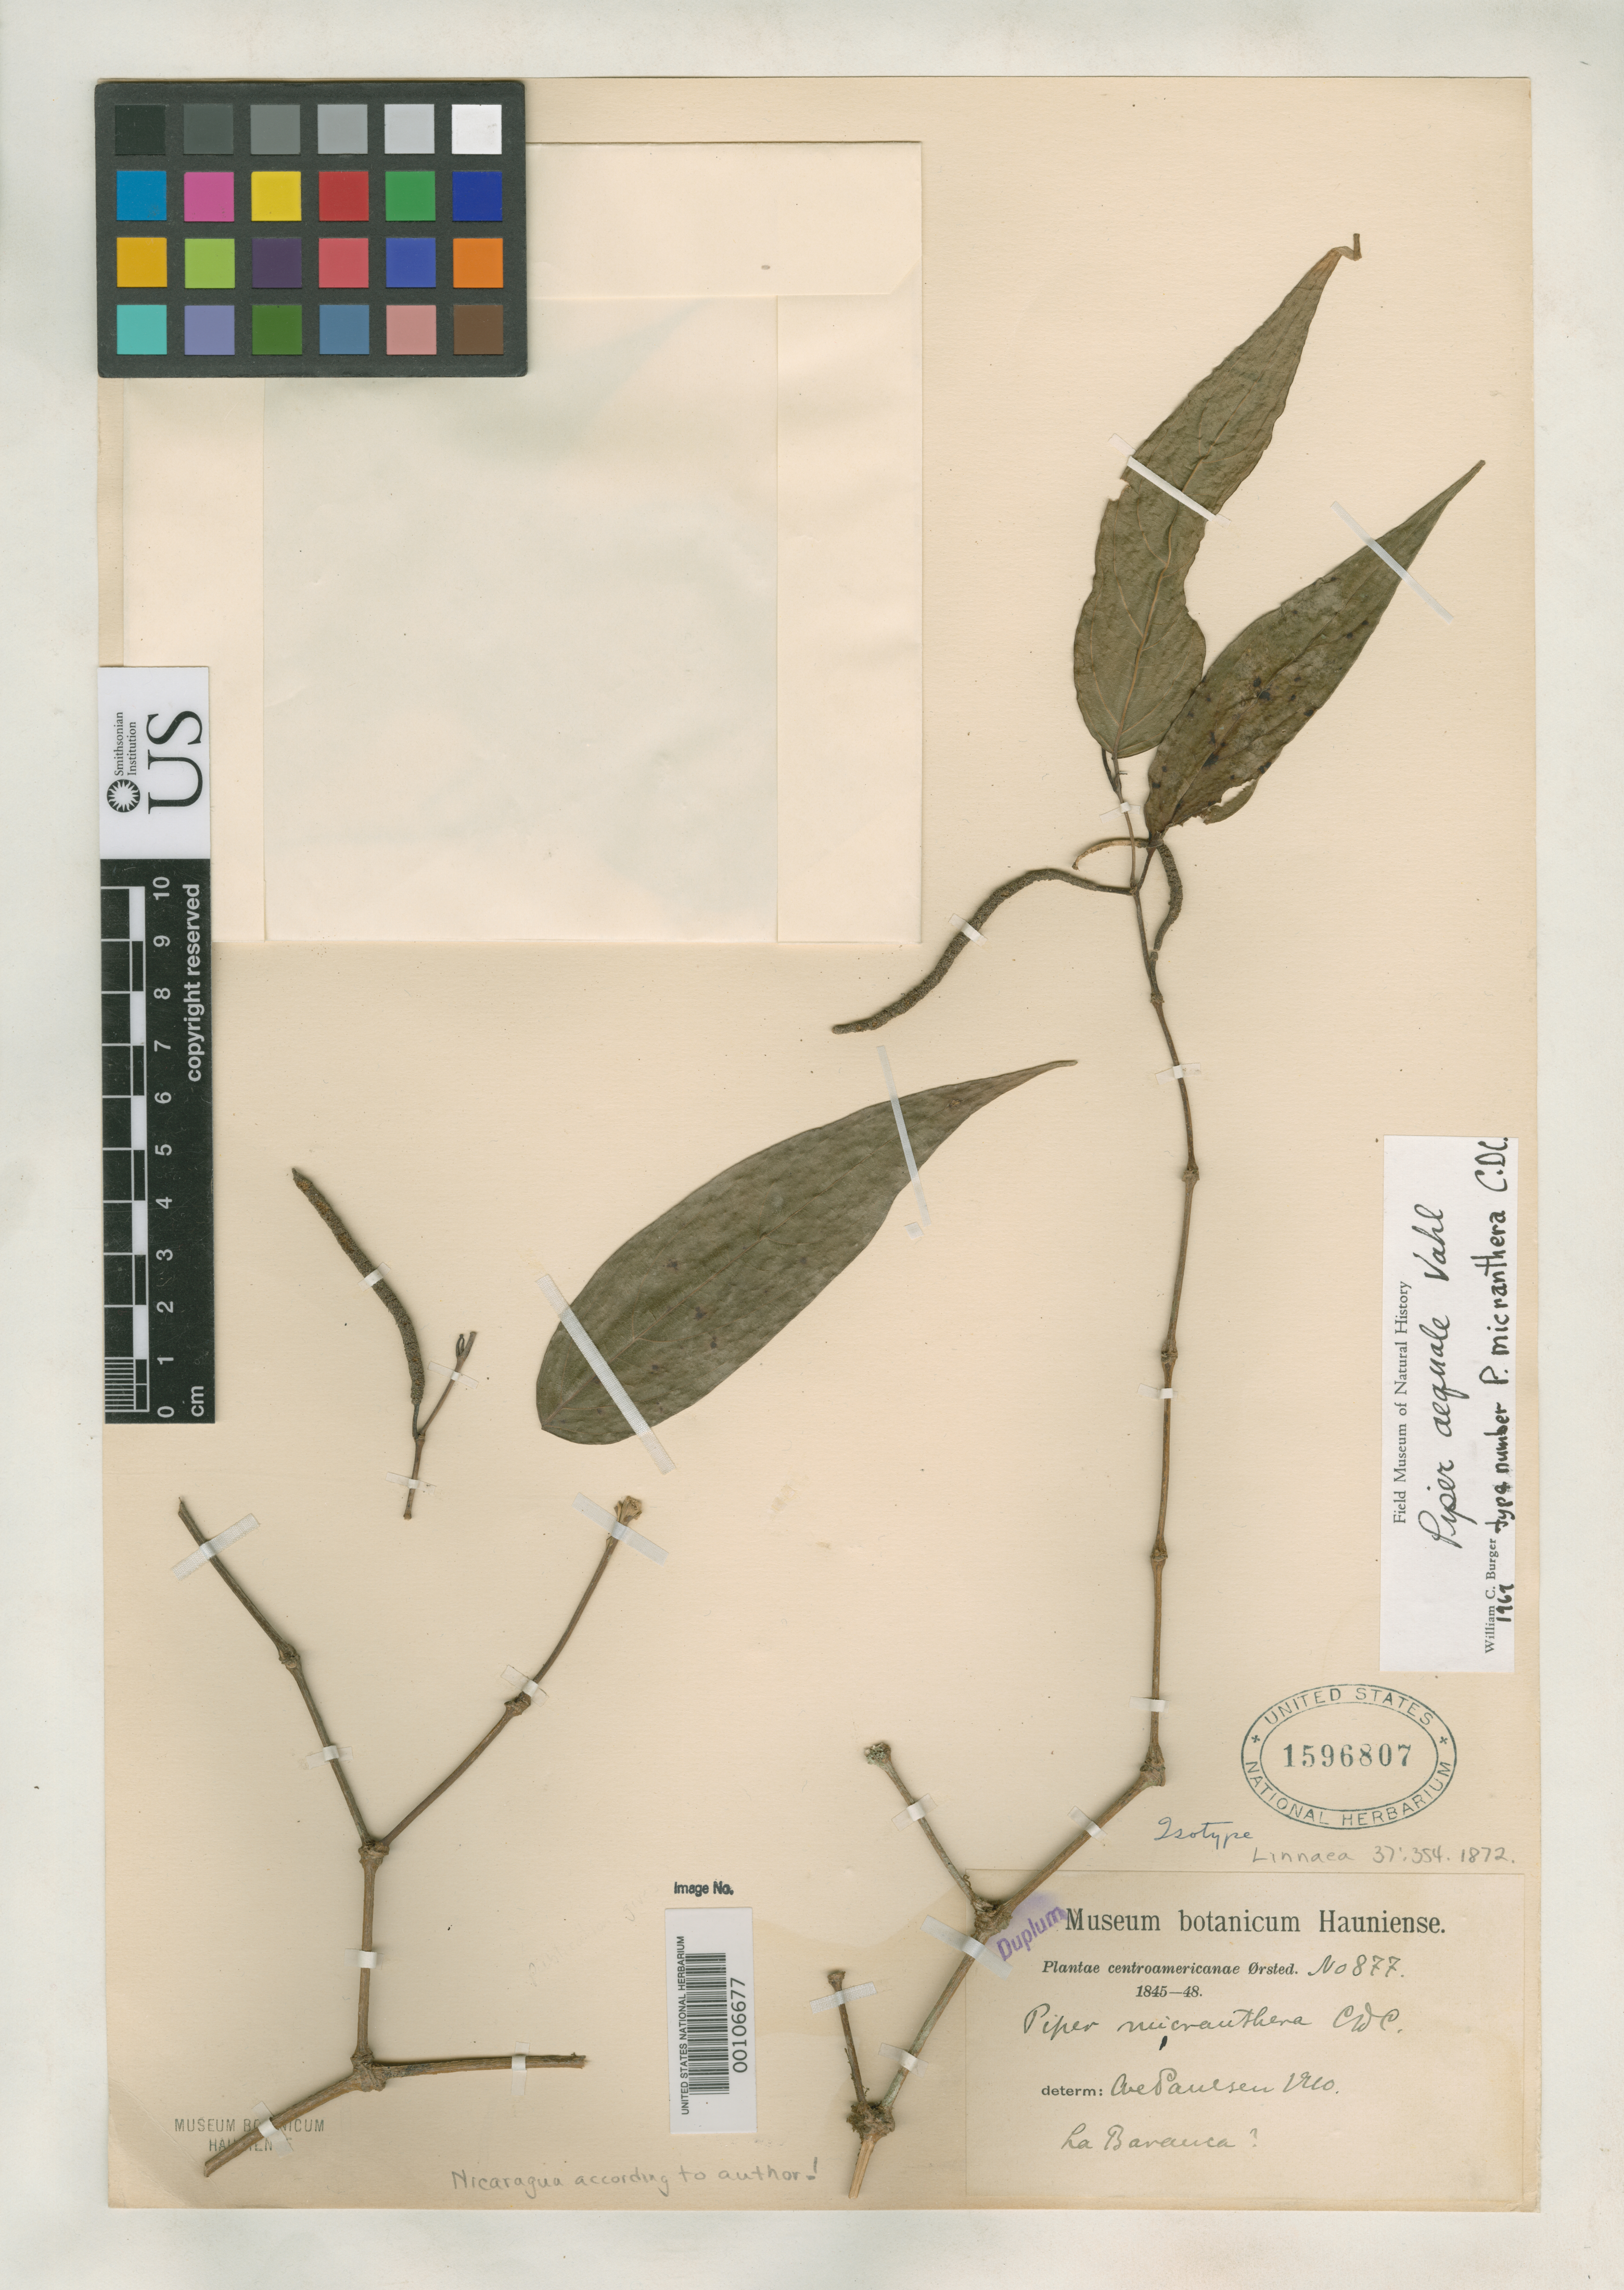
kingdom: Plantae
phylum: Tracheophyta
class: Magnoliopsida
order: Piperales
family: Piperaceae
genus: Piper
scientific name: Piper micranthera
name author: C. DC.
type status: Possible Isotype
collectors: A. S. Oersted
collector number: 877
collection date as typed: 1845 to -- --- 1848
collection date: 1845/1848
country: Nicaragua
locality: Near La Baranca.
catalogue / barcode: US 1596807